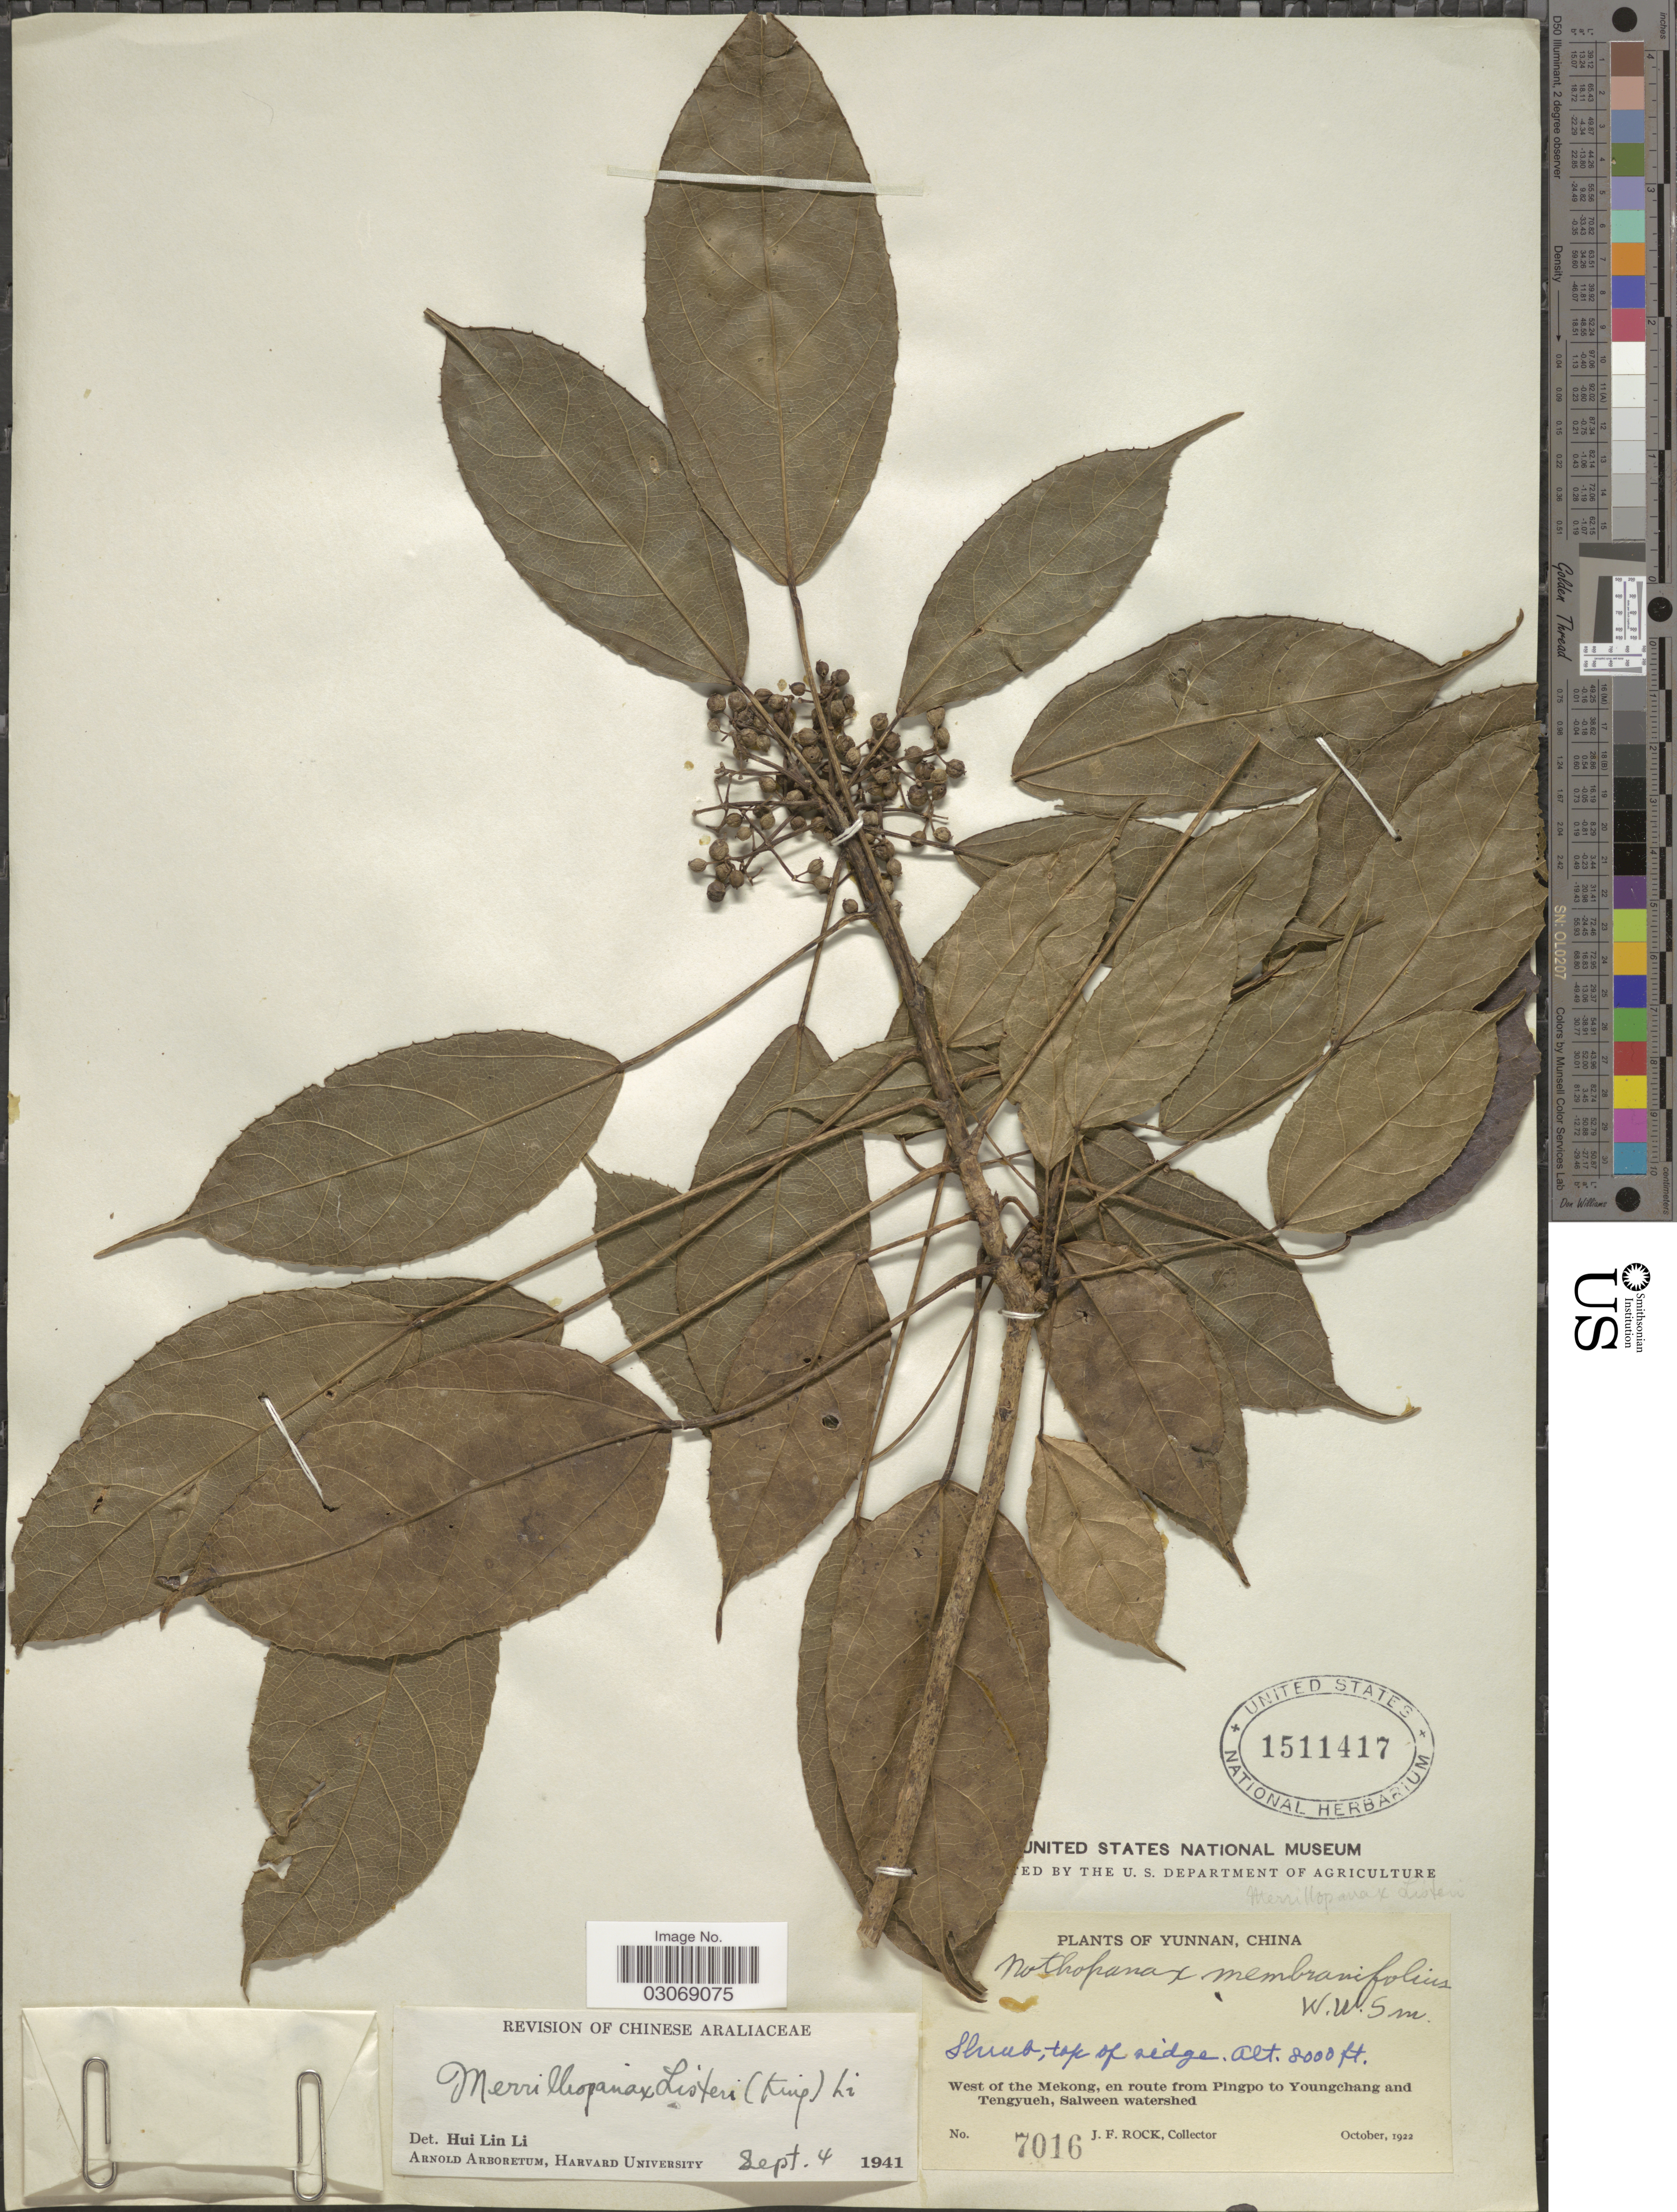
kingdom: Plantae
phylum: Tracheophyta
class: Magnoliopsida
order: Apiales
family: Araliaceae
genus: Merrilliopanax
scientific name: Merrilliopanax listeri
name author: (King) H.L. Li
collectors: J. Rock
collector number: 7016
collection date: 1922-10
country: China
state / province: Yunnan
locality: West of the Mekong, en route from Pingpo to Youngchan and Tengyueh, Salween watershed.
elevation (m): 2438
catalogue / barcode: US 1511417